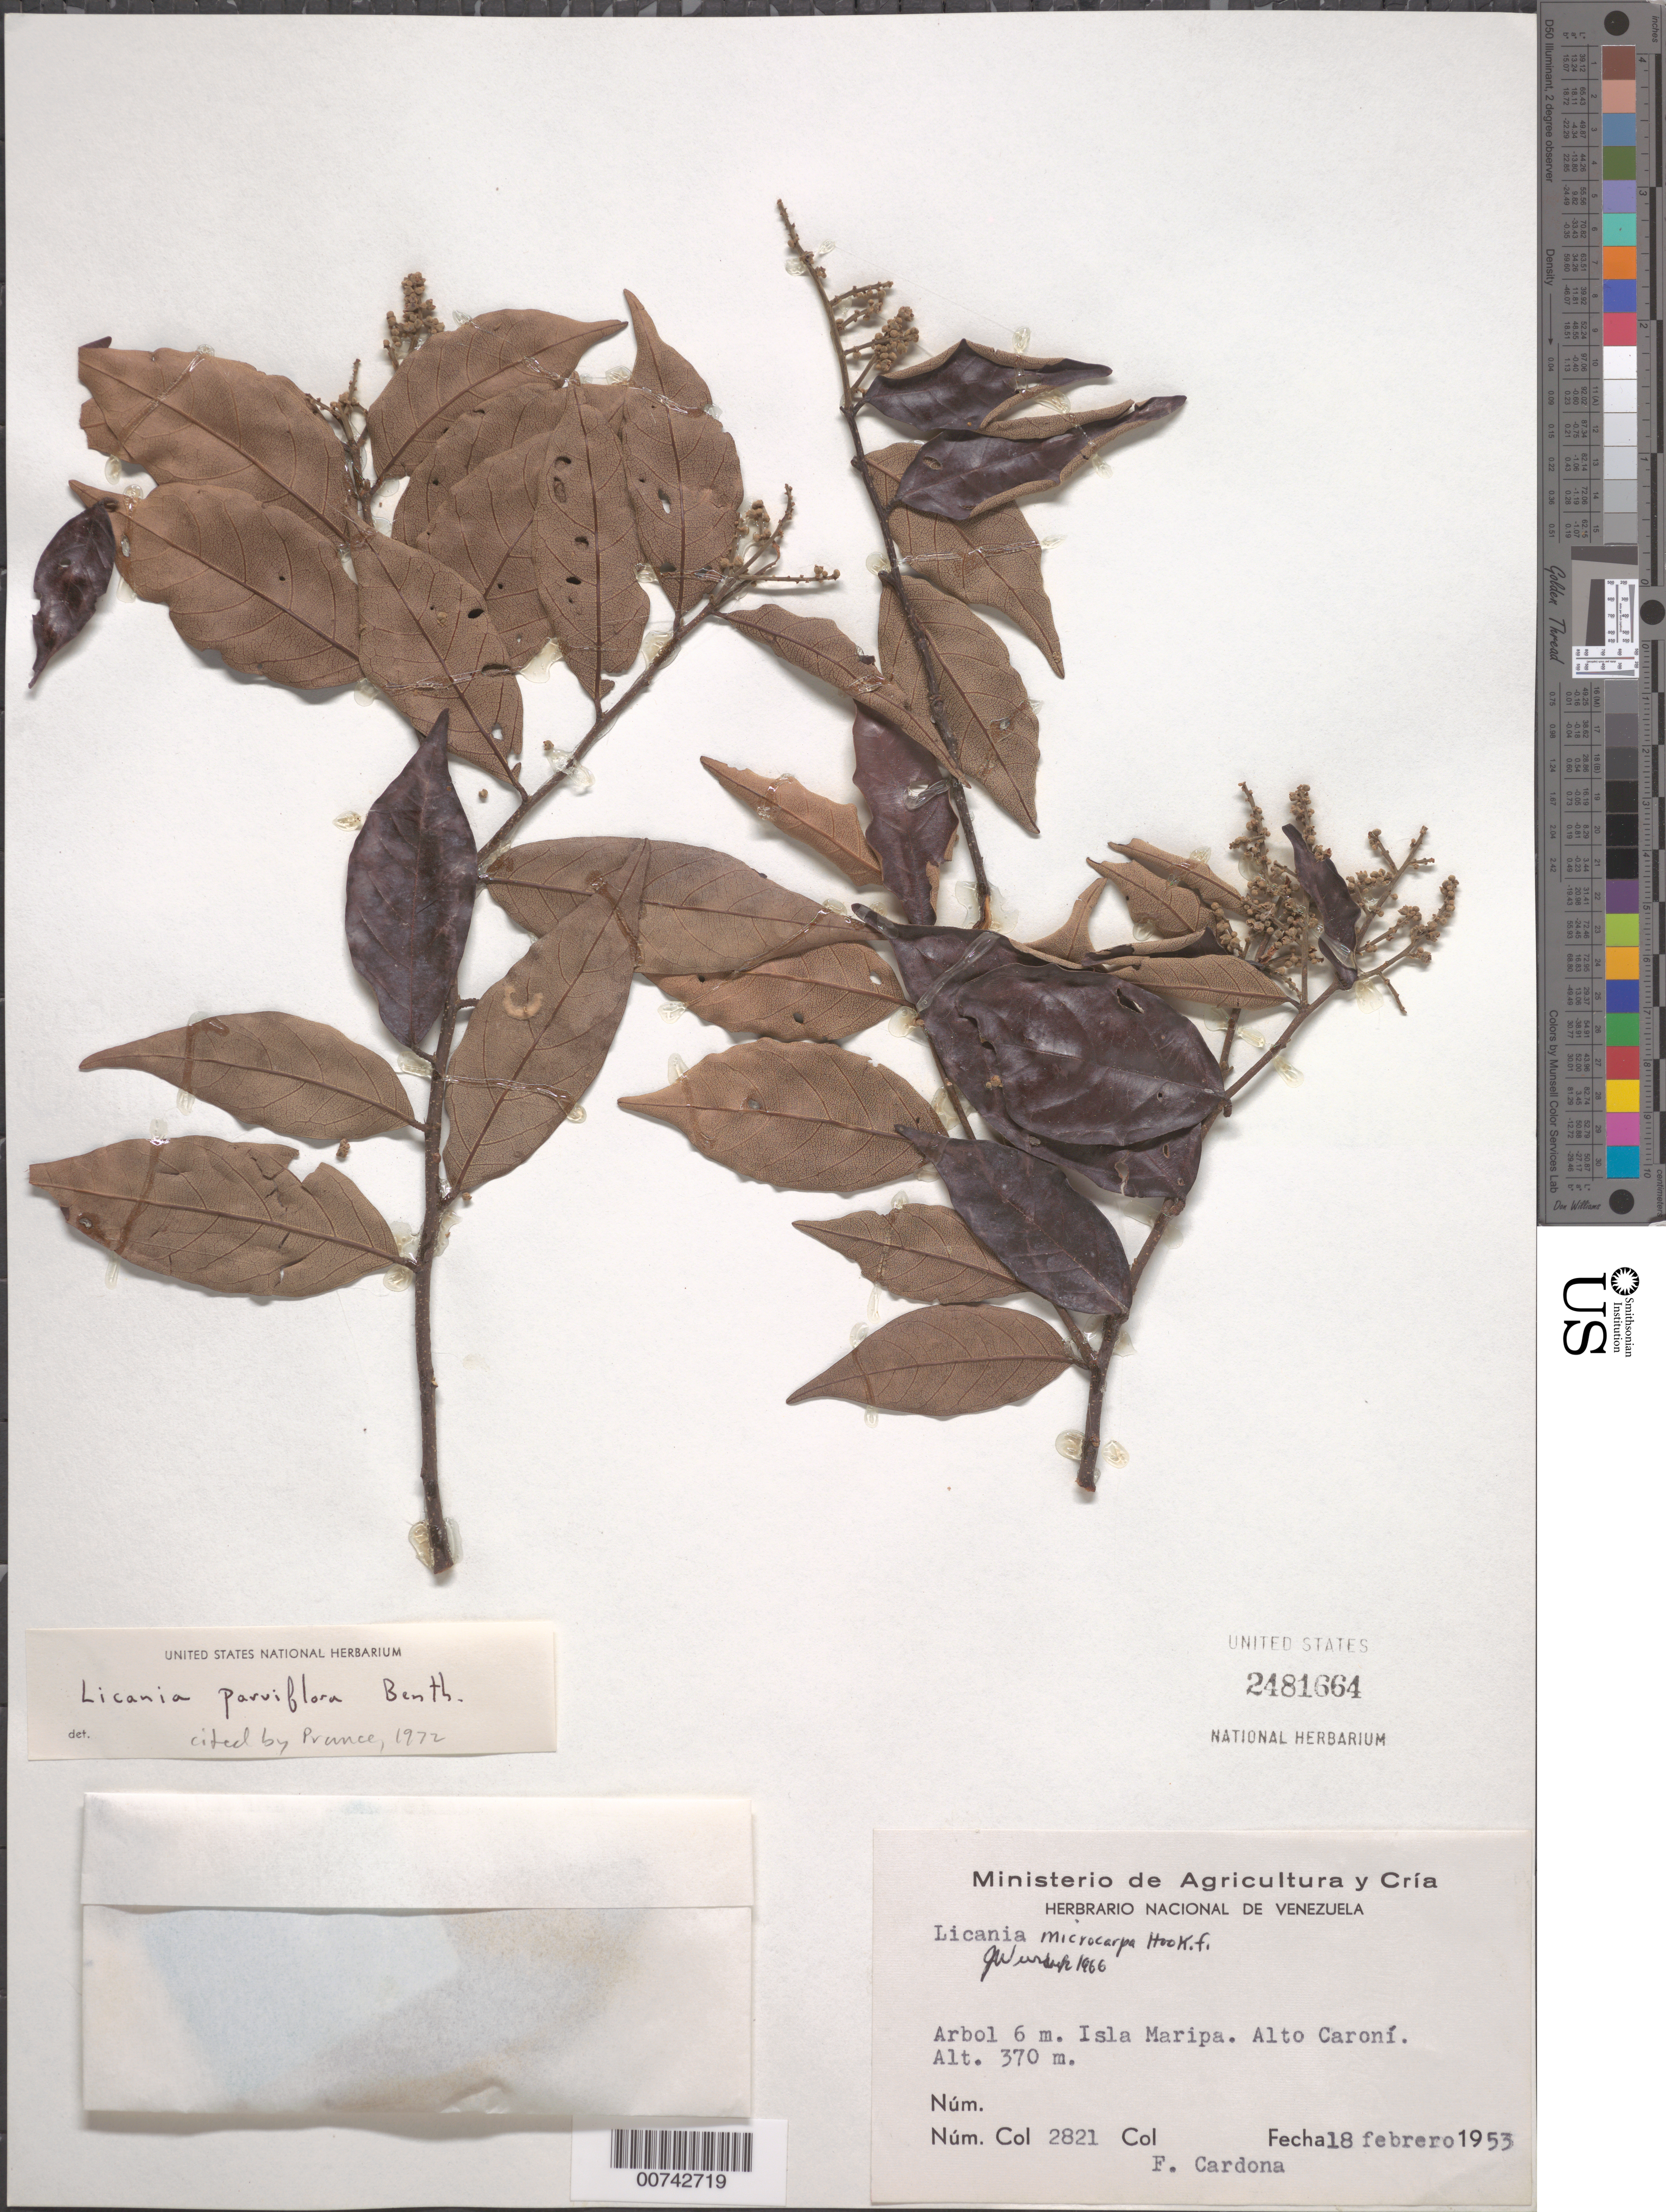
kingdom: Plantae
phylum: Tracheophyta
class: Magnoliopsida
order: Malpighiales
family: Chrysobalanaceae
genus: Licania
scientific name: Licania parviflora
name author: Benth.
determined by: Prance, G. T.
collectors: F. Cardona Puig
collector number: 2821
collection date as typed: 18-Feb-53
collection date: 1953-02-18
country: Venezuela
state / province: Bolívar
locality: Alto Río Caroní; Isla Maripa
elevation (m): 370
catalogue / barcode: US 2481664